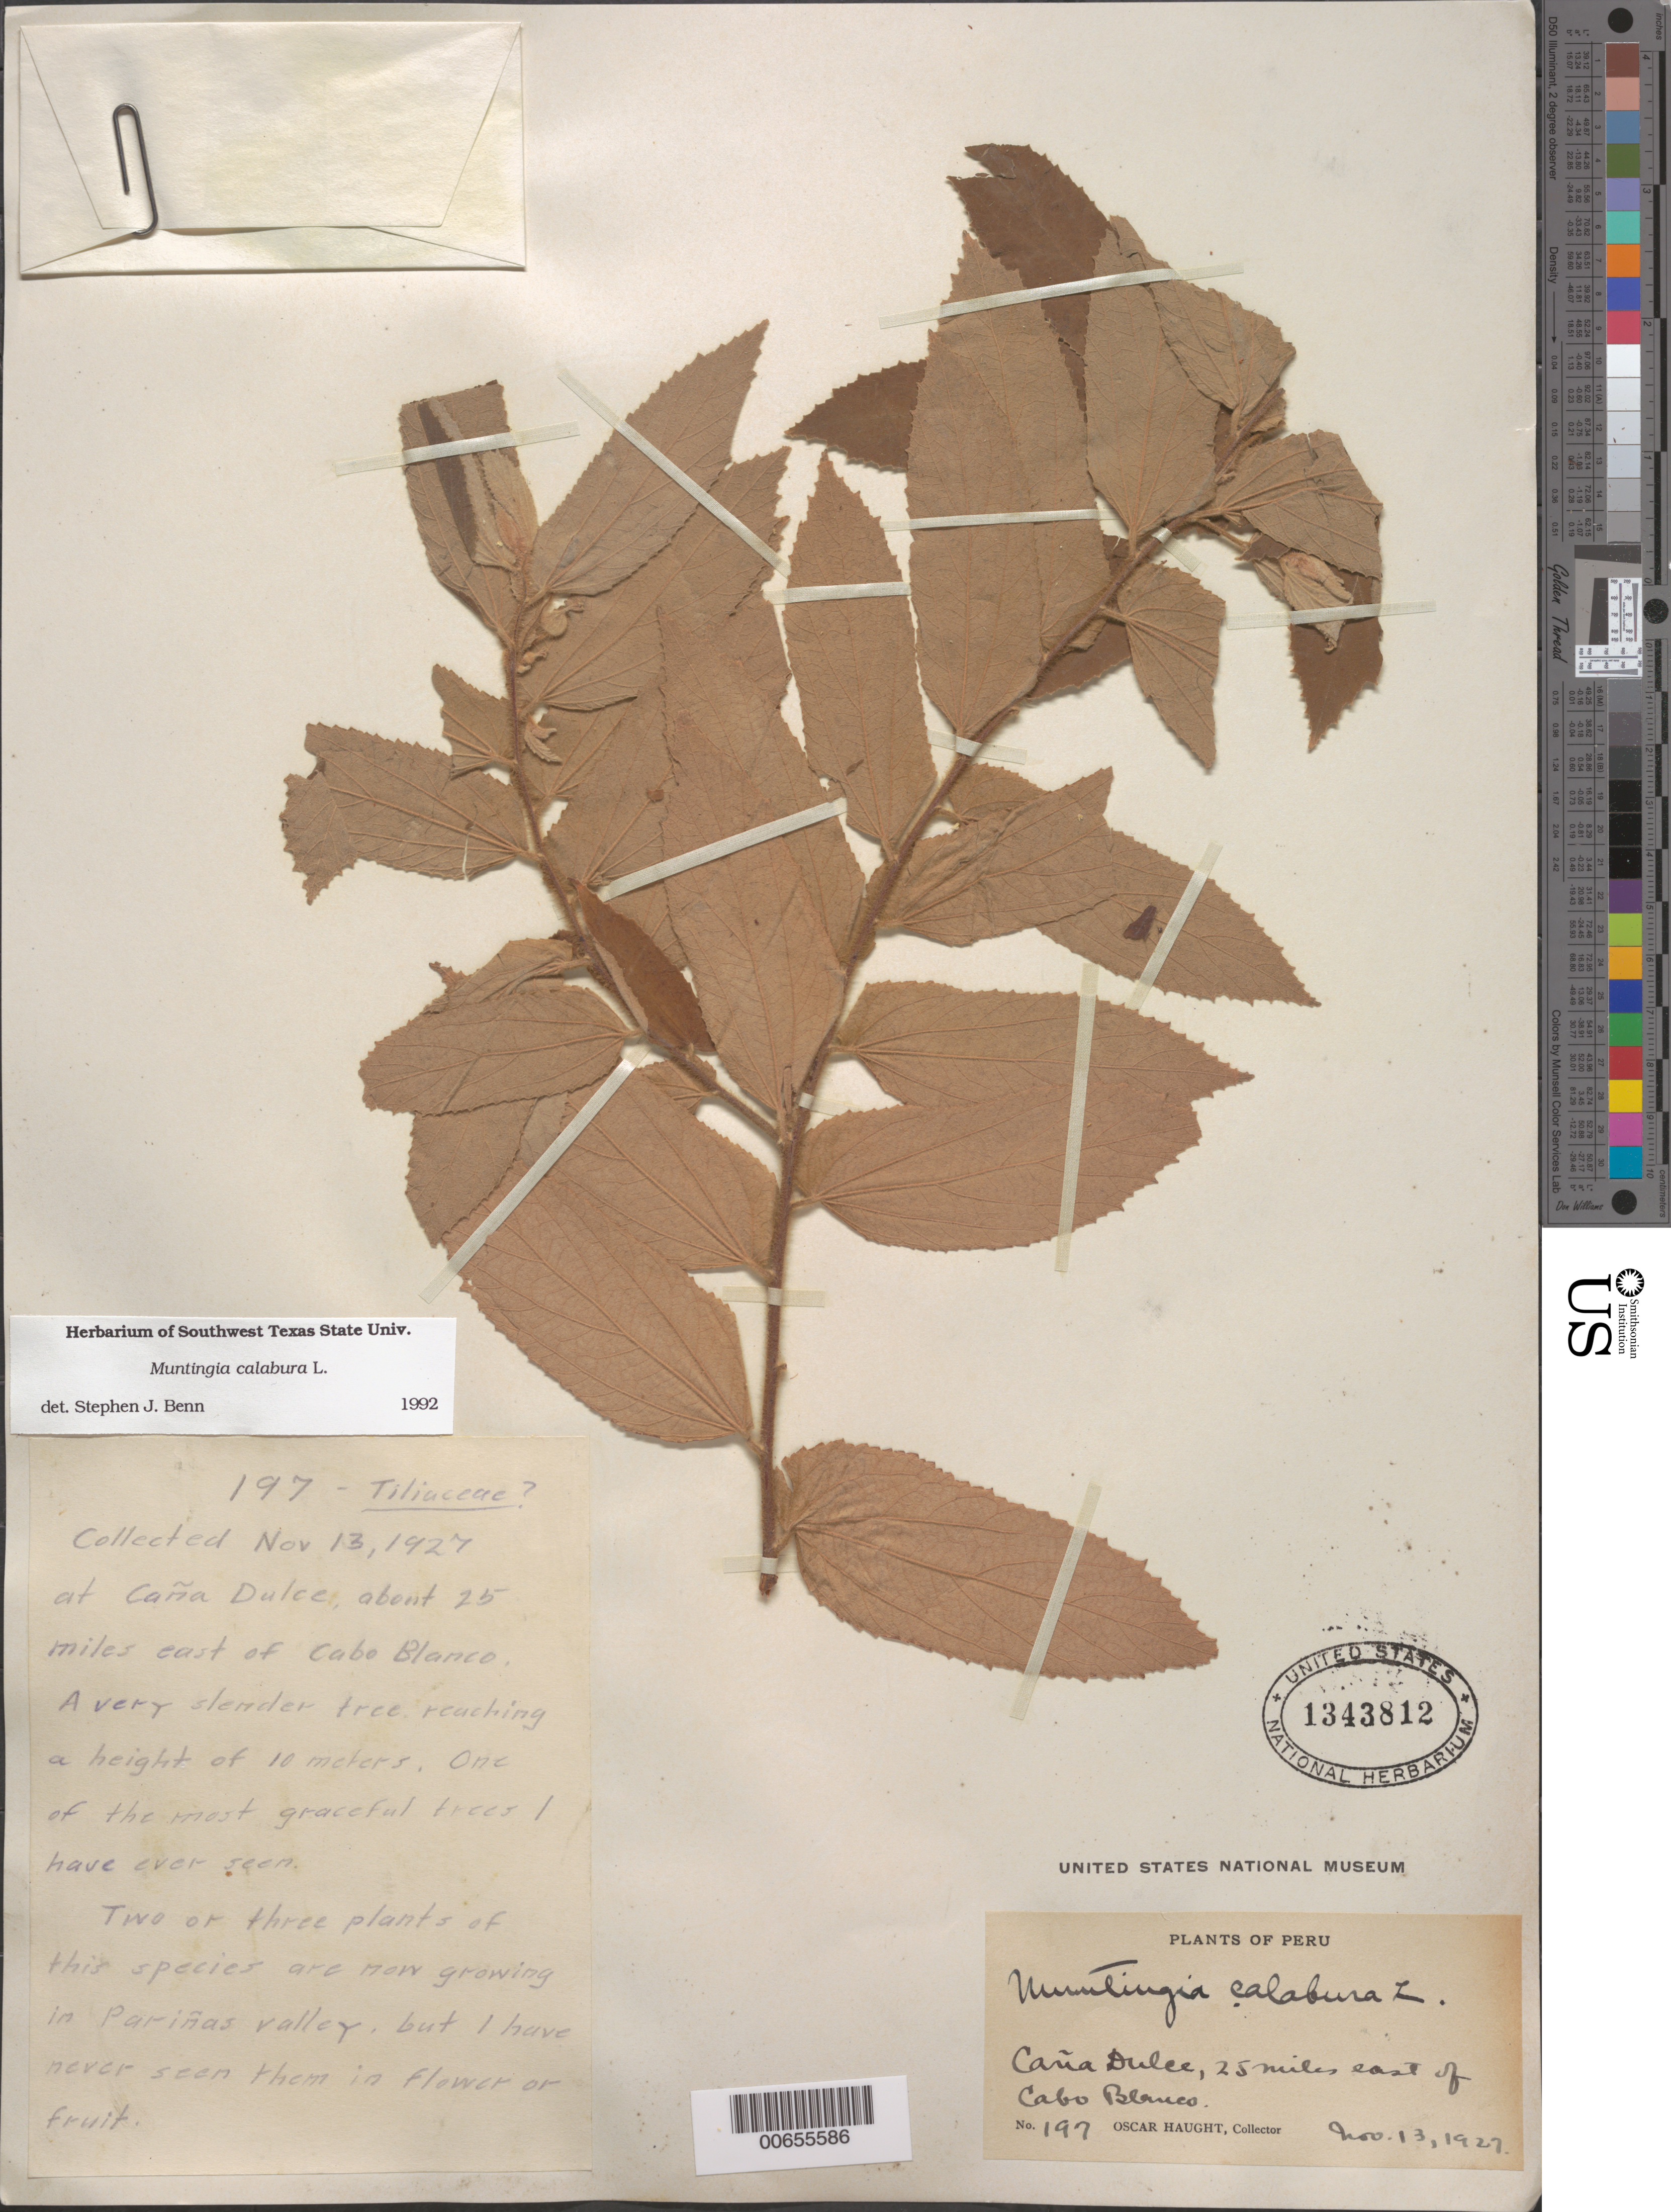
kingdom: Plantae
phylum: Tracheophyta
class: Magnoliopsida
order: Malvales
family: Muntingiaceae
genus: Muntingia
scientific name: Muntingia calabura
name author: L.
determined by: Benn, S. J.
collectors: O. L. Haught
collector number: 197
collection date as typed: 13 Nov 1927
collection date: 1927-11-13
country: Peru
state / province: Piura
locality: Caña Dulce, 25 miles E of Cabo Blanco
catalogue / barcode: US 1343812